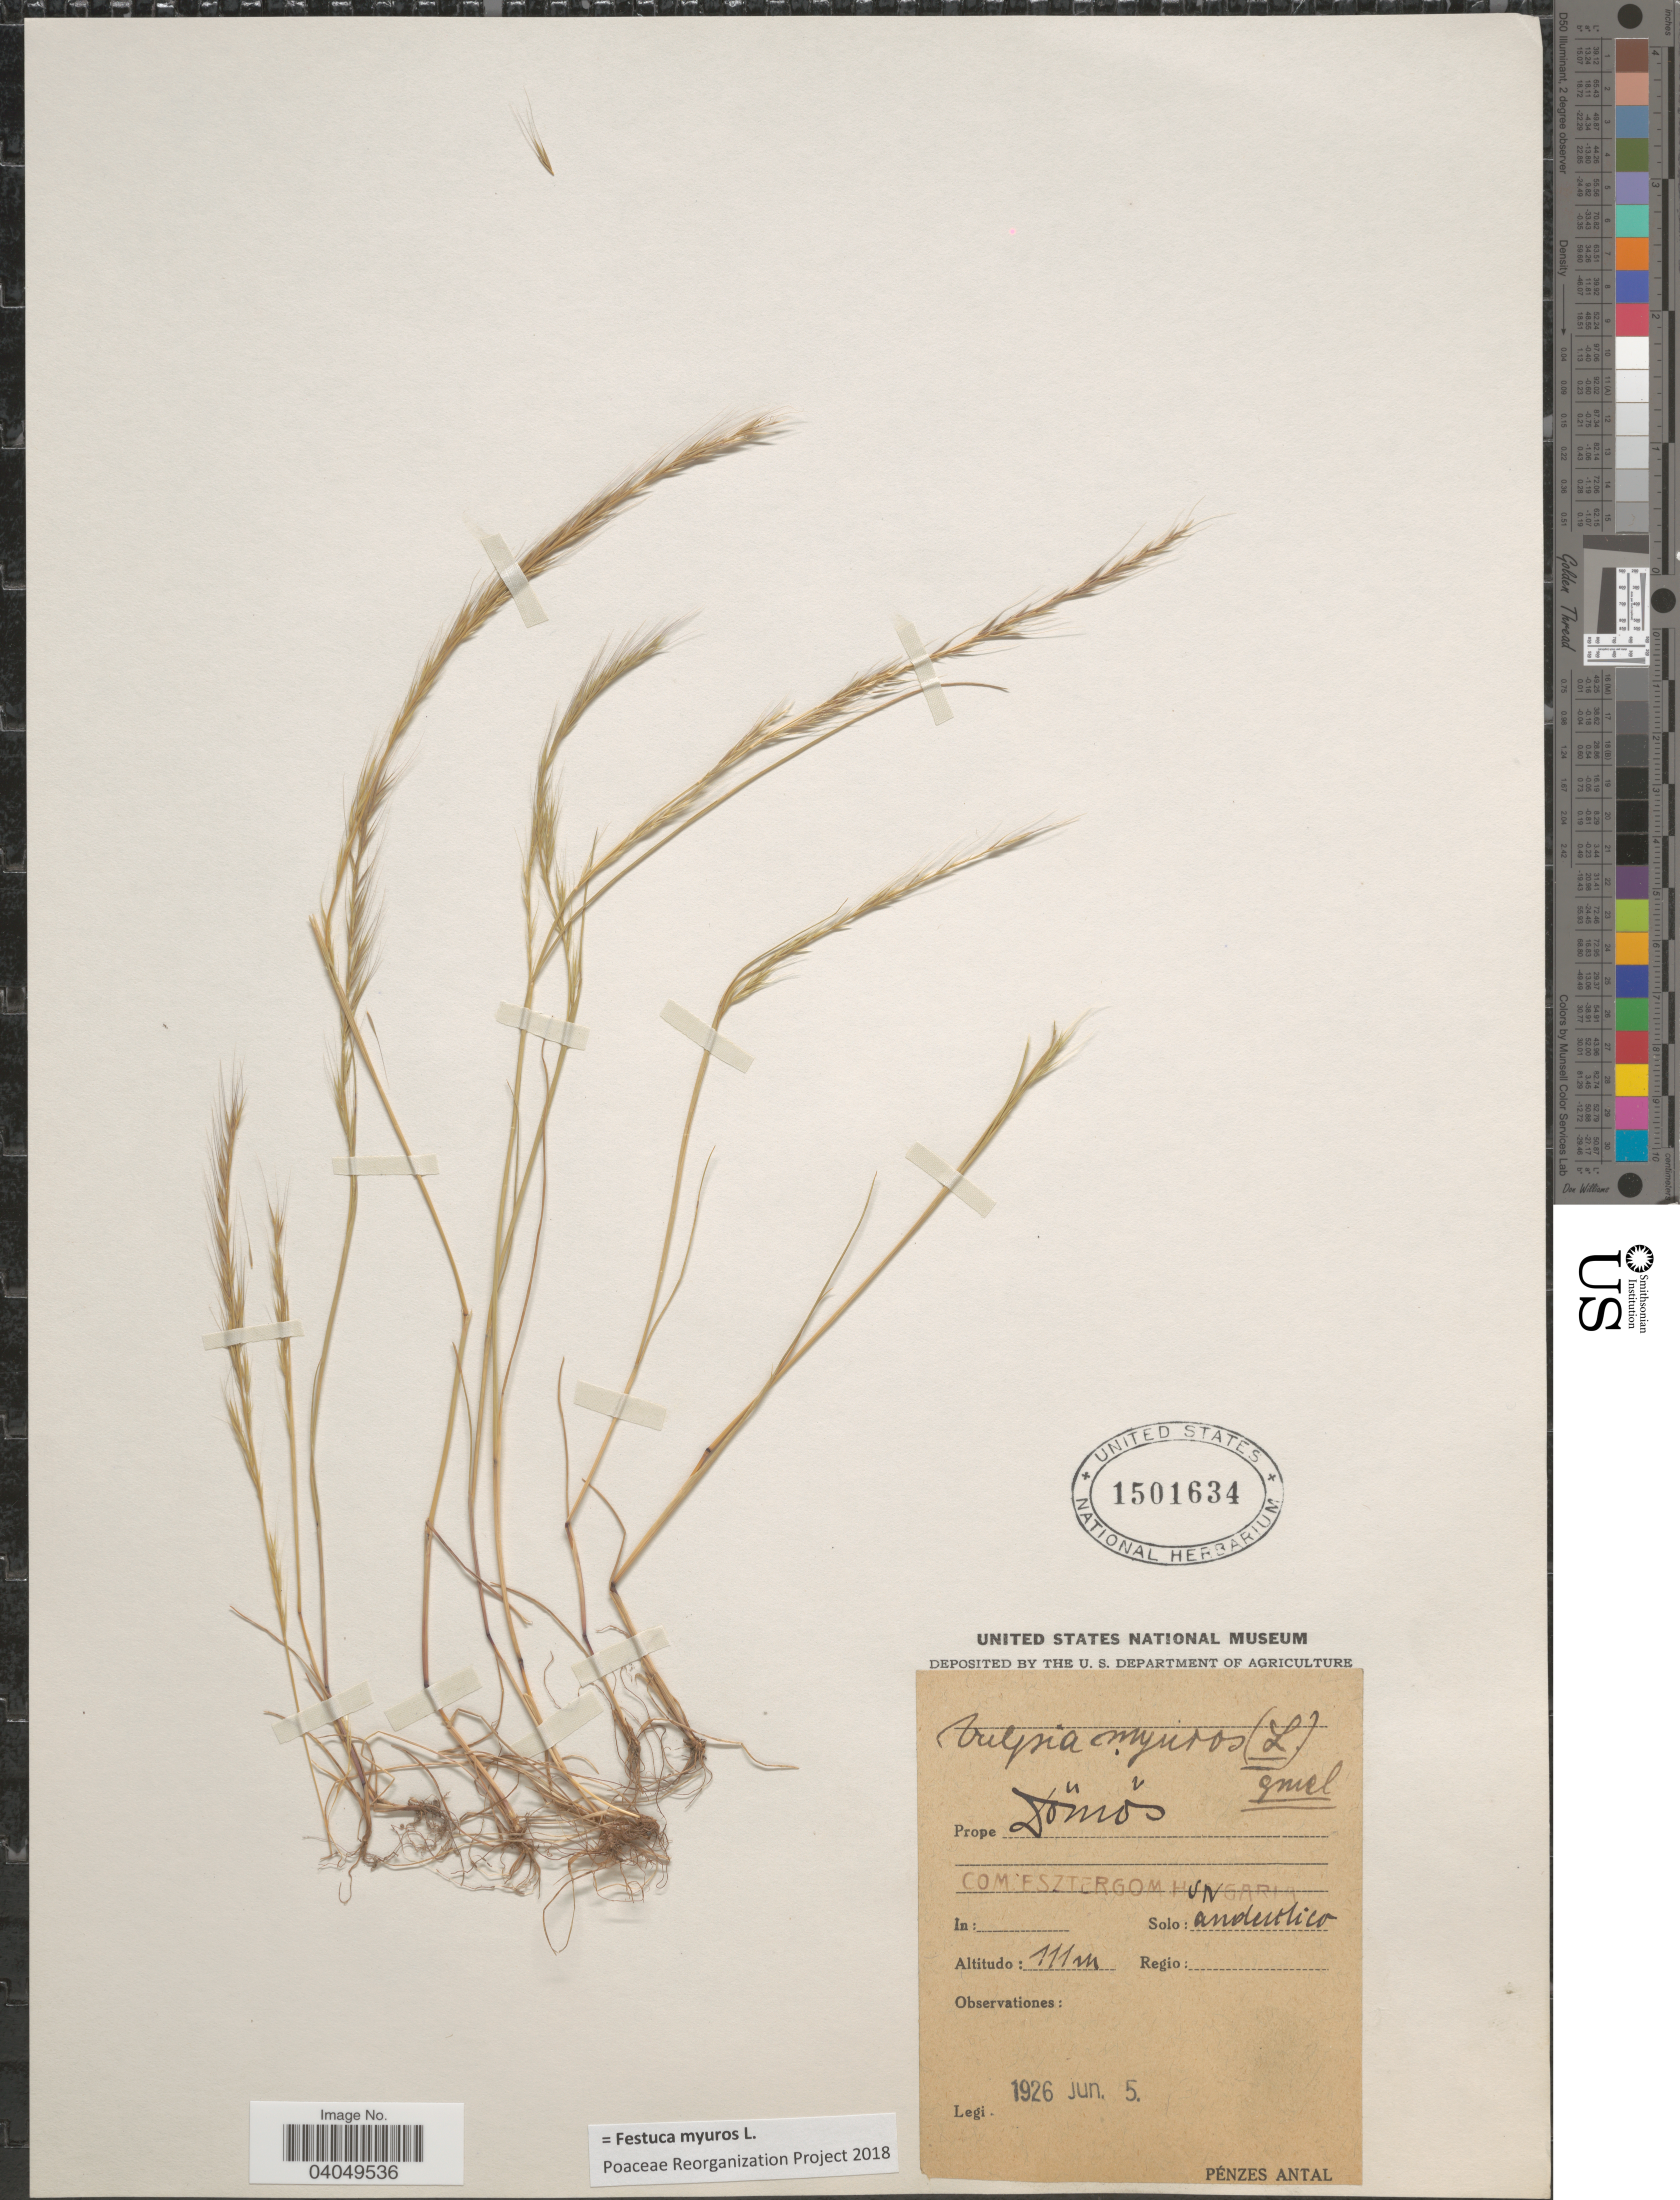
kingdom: Plantae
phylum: Tracheophyta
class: Liliopsida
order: Poales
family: Poaceae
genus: Festuca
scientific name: Festuca myuros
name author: L.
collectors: P. Antal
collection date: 1926-06-05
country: Hungary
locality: Prope Dömös. Comesztergom Hungaria.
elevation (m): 111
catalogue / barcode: US 1501634